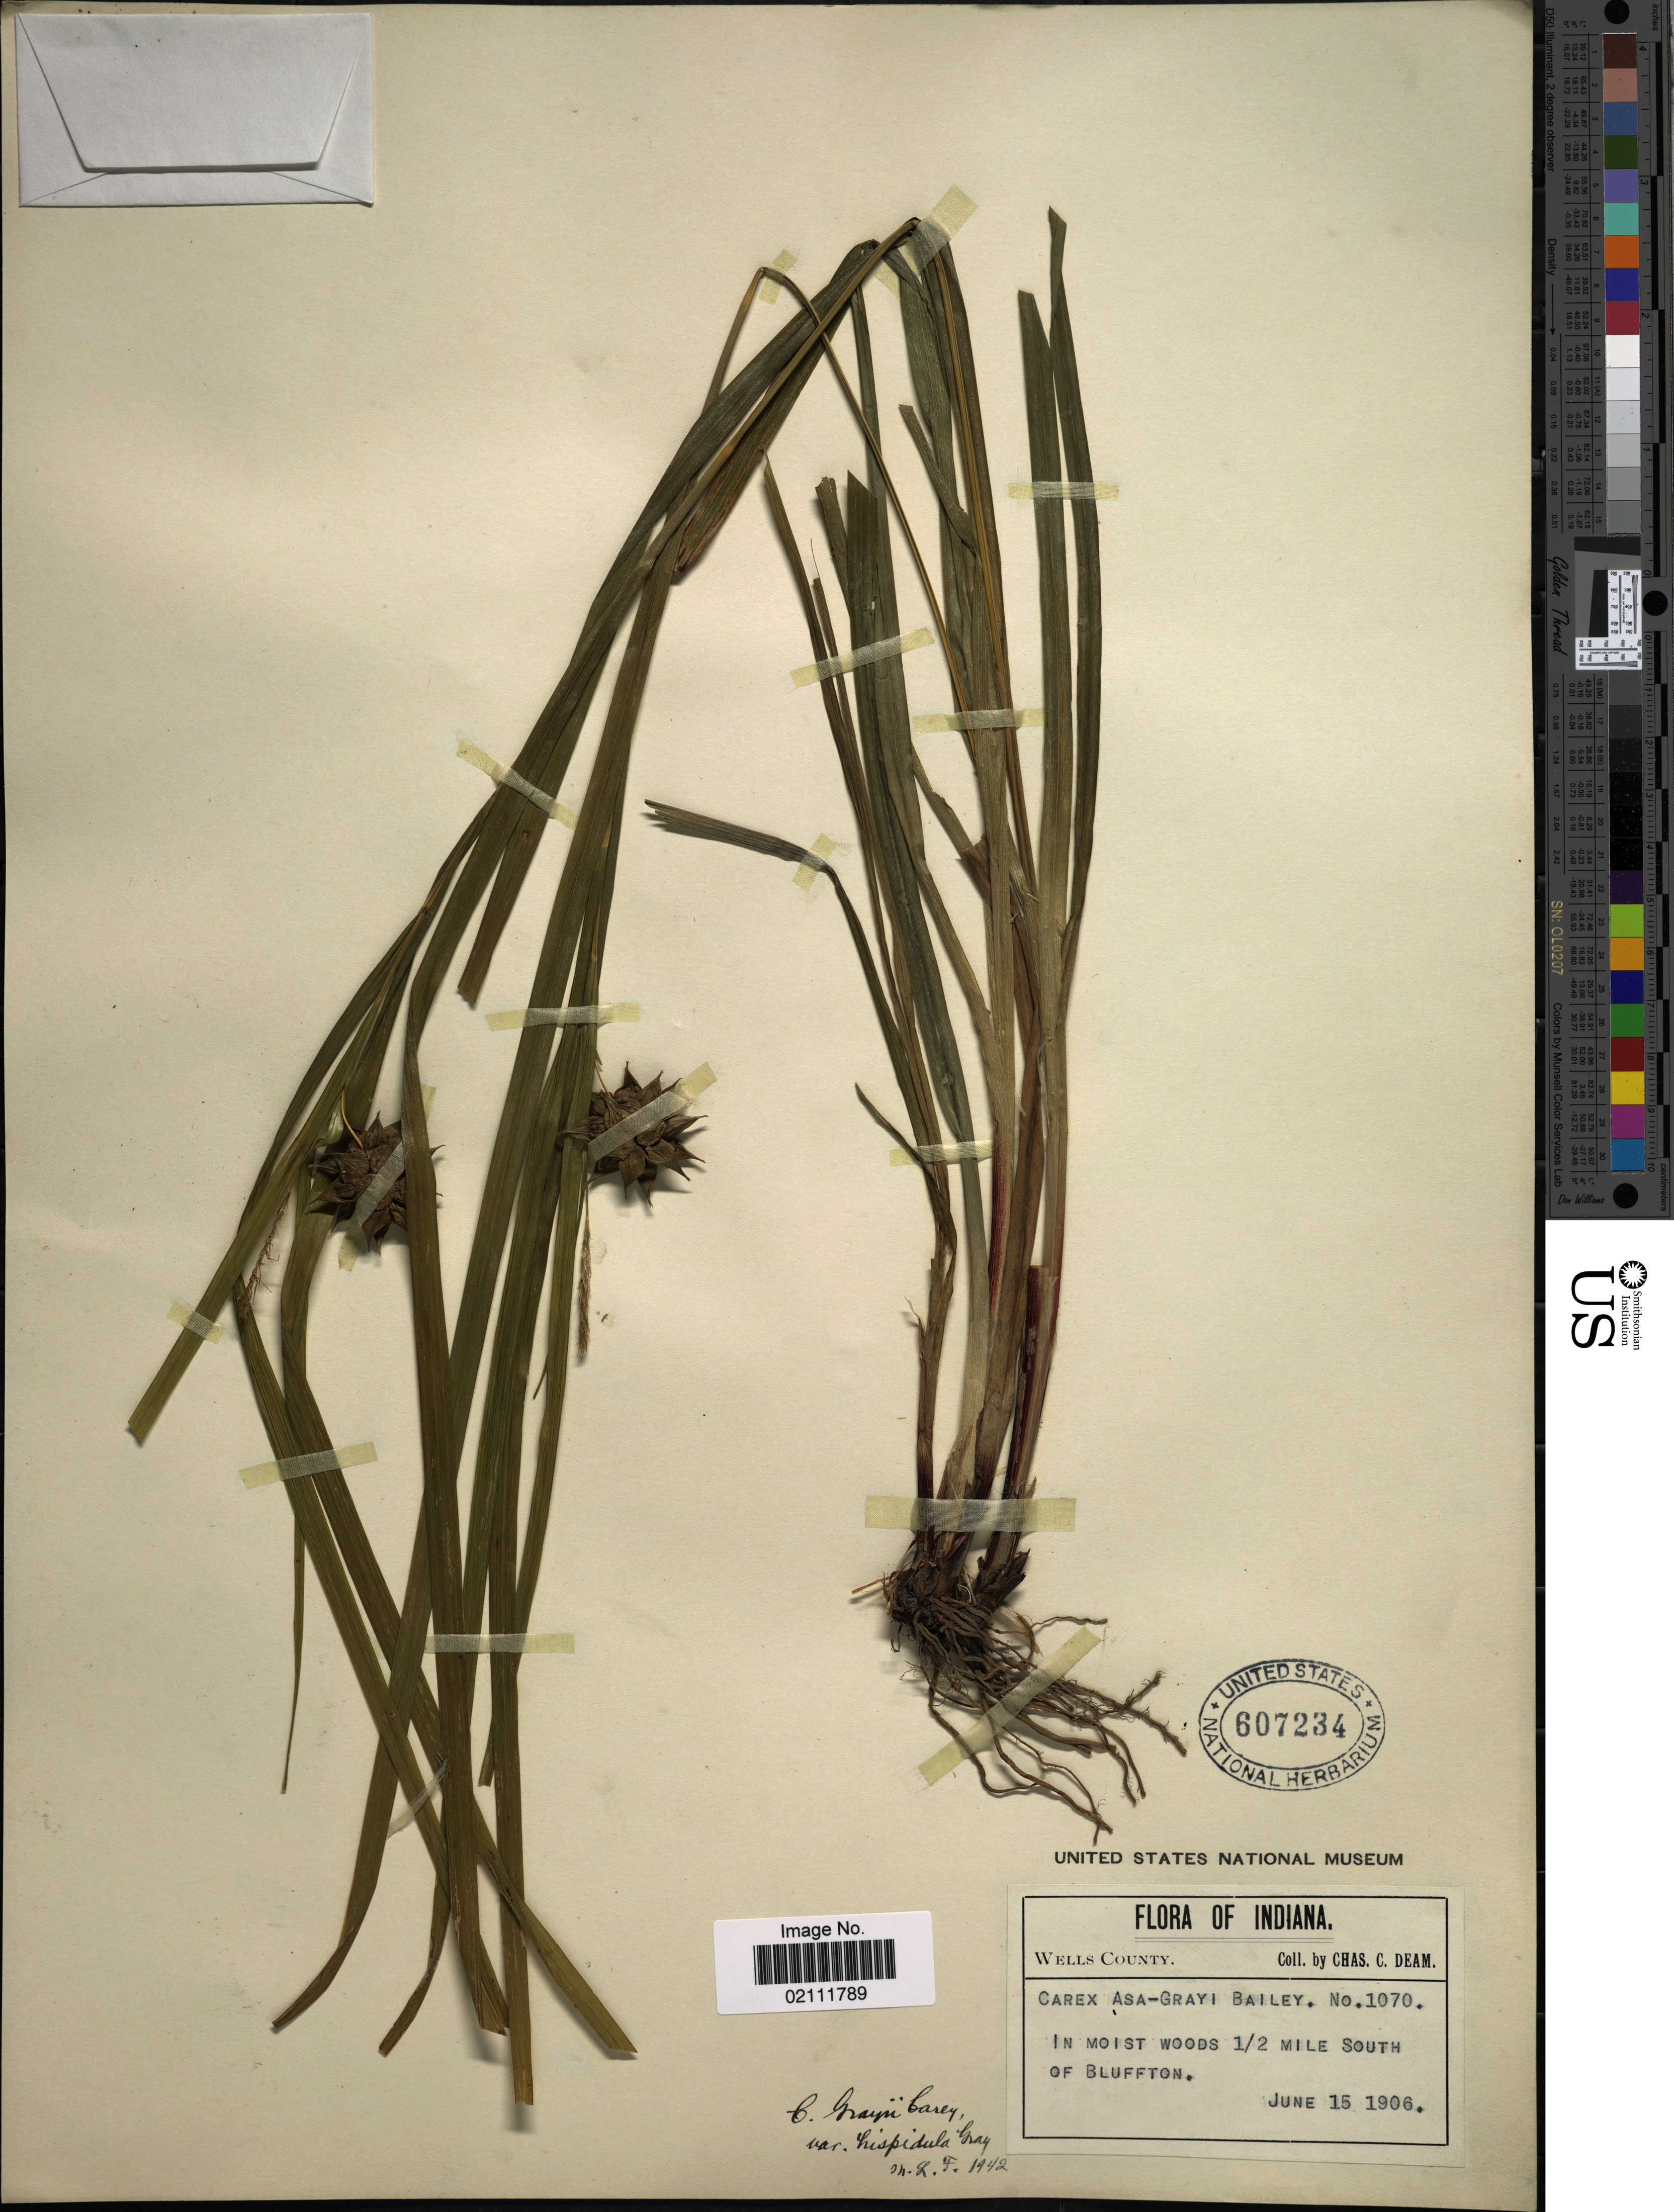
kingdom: Plantae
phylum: Tracheophyta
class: Liliopsida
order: Poales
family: Cyperaceae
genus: Carex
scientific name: Carex grayi var. hispidula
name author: A. Gray ex L.H. Bailey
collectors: C. C. Deam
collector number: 1070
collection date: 1906-06-15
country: United States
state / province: Indiana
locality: Wells County, 1/2 mile south of Bluffton.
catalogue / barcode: US 607234